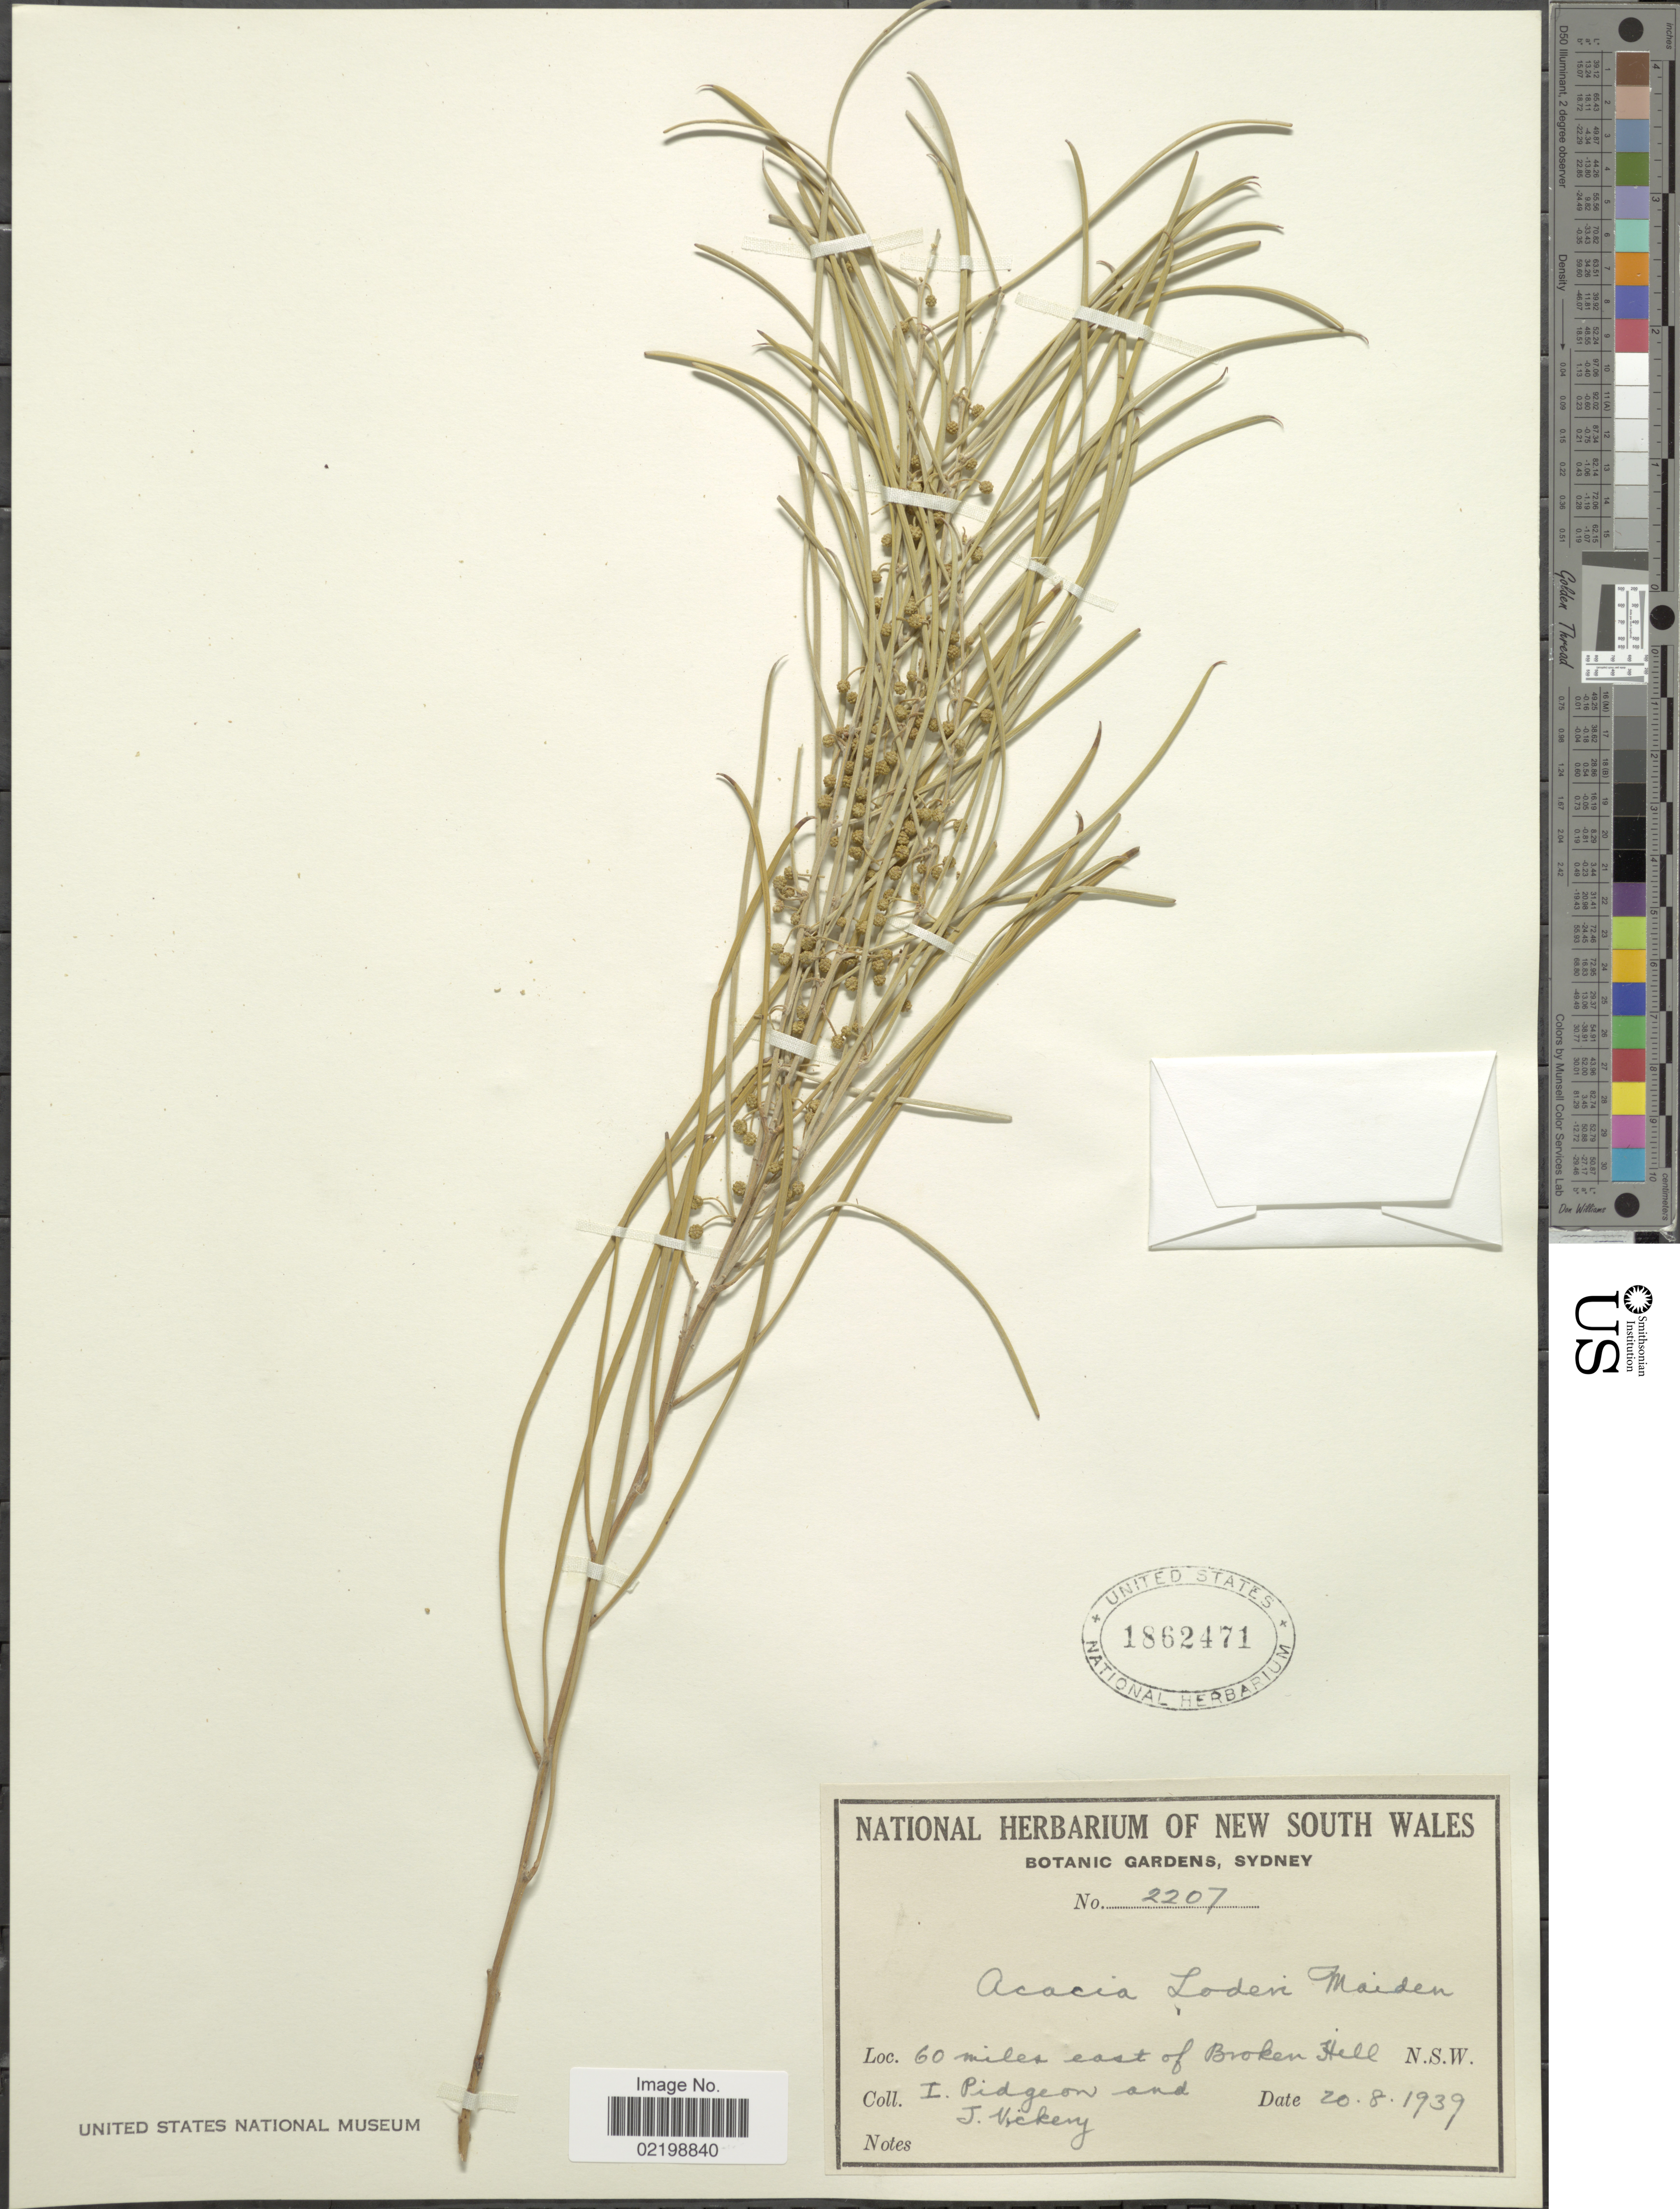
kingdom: Plantae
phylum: Tracheophyta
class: Magnoliopsida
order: Fabales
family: Fabaceae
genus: Acacia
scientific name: Acacia loderi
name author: Maiden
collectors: I. Pidgeon & J. Vickery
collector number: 2207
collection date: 1939-08-20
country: Australia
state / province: New South Wales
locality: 60 miles east of Broken Hill, N.S.W.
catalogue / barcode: US 1862471